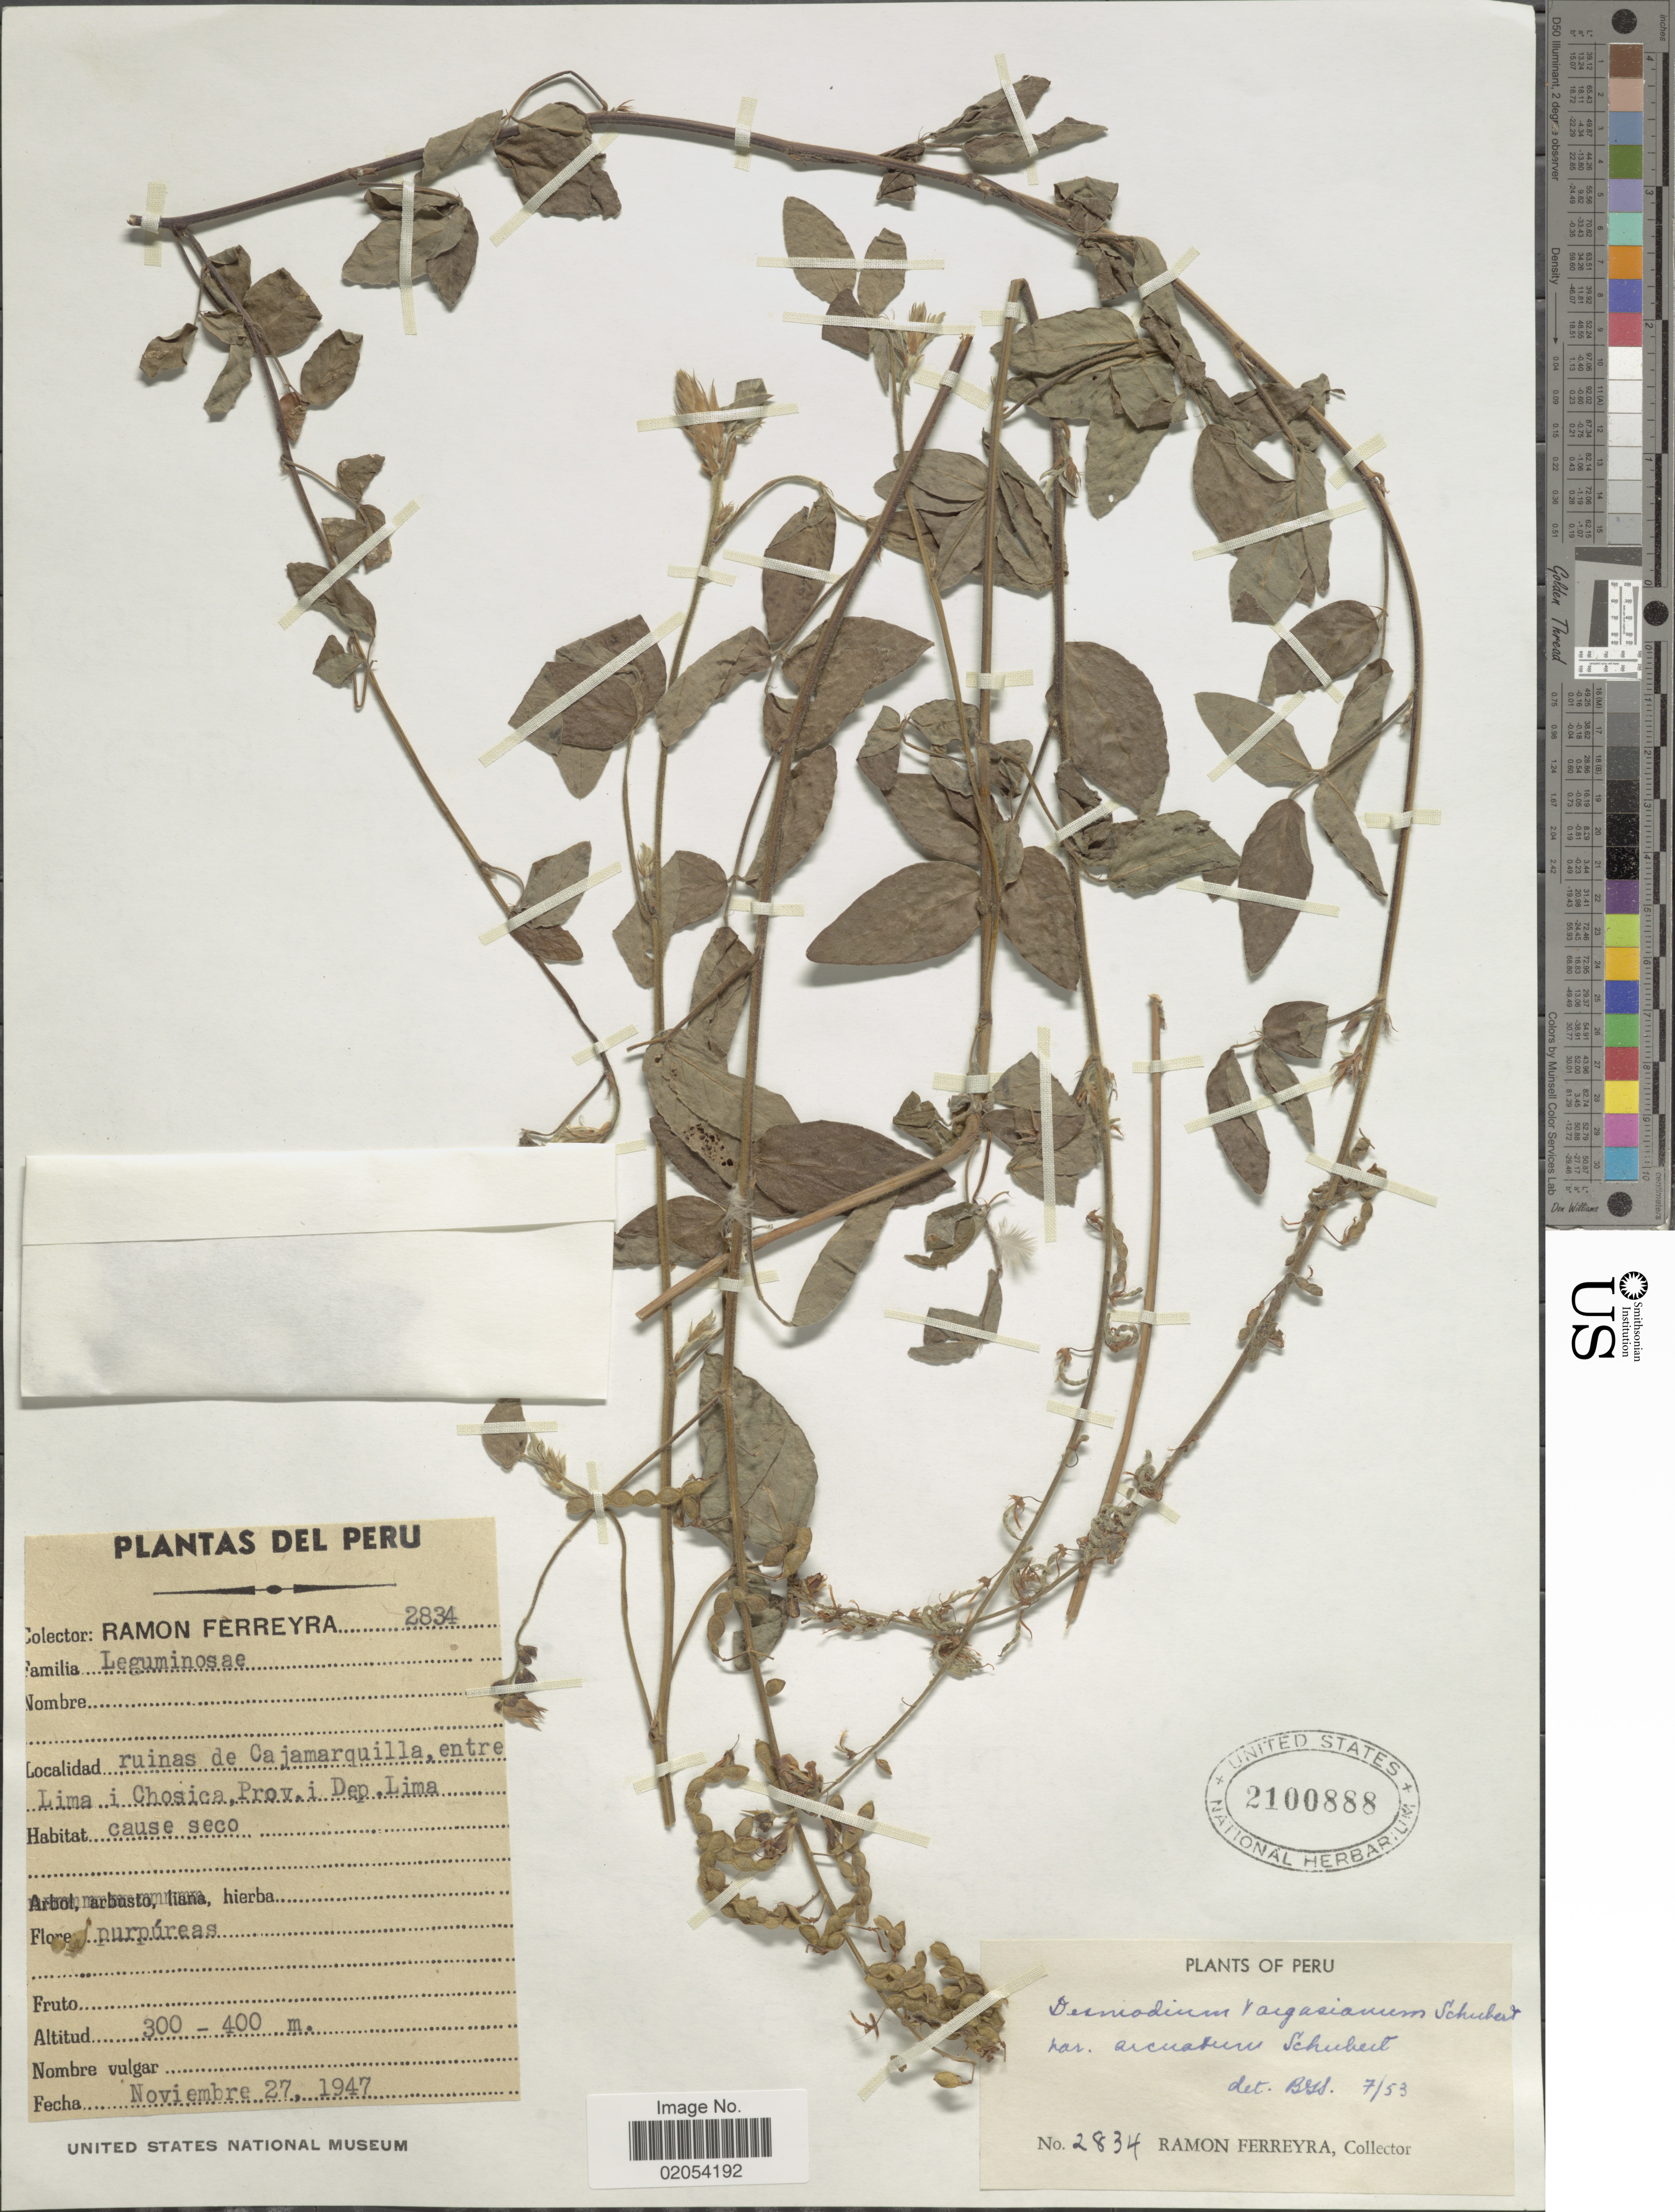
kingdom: Plantae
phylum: Tracheophyta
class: Magnoliopsida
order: Fabales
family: Fabaceae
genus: Desmodium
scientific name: Desmodium vargasianum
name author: B.G. Schub.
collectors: R. A. Ferreyra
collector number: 2834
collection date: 1947-11-27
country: Peru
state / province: Lima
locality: Peru, Ruinas de Cajamarquilla, entre Lima i Chosica, Prov. i Dep. Lima.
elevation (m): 300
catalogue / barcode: US 2100888